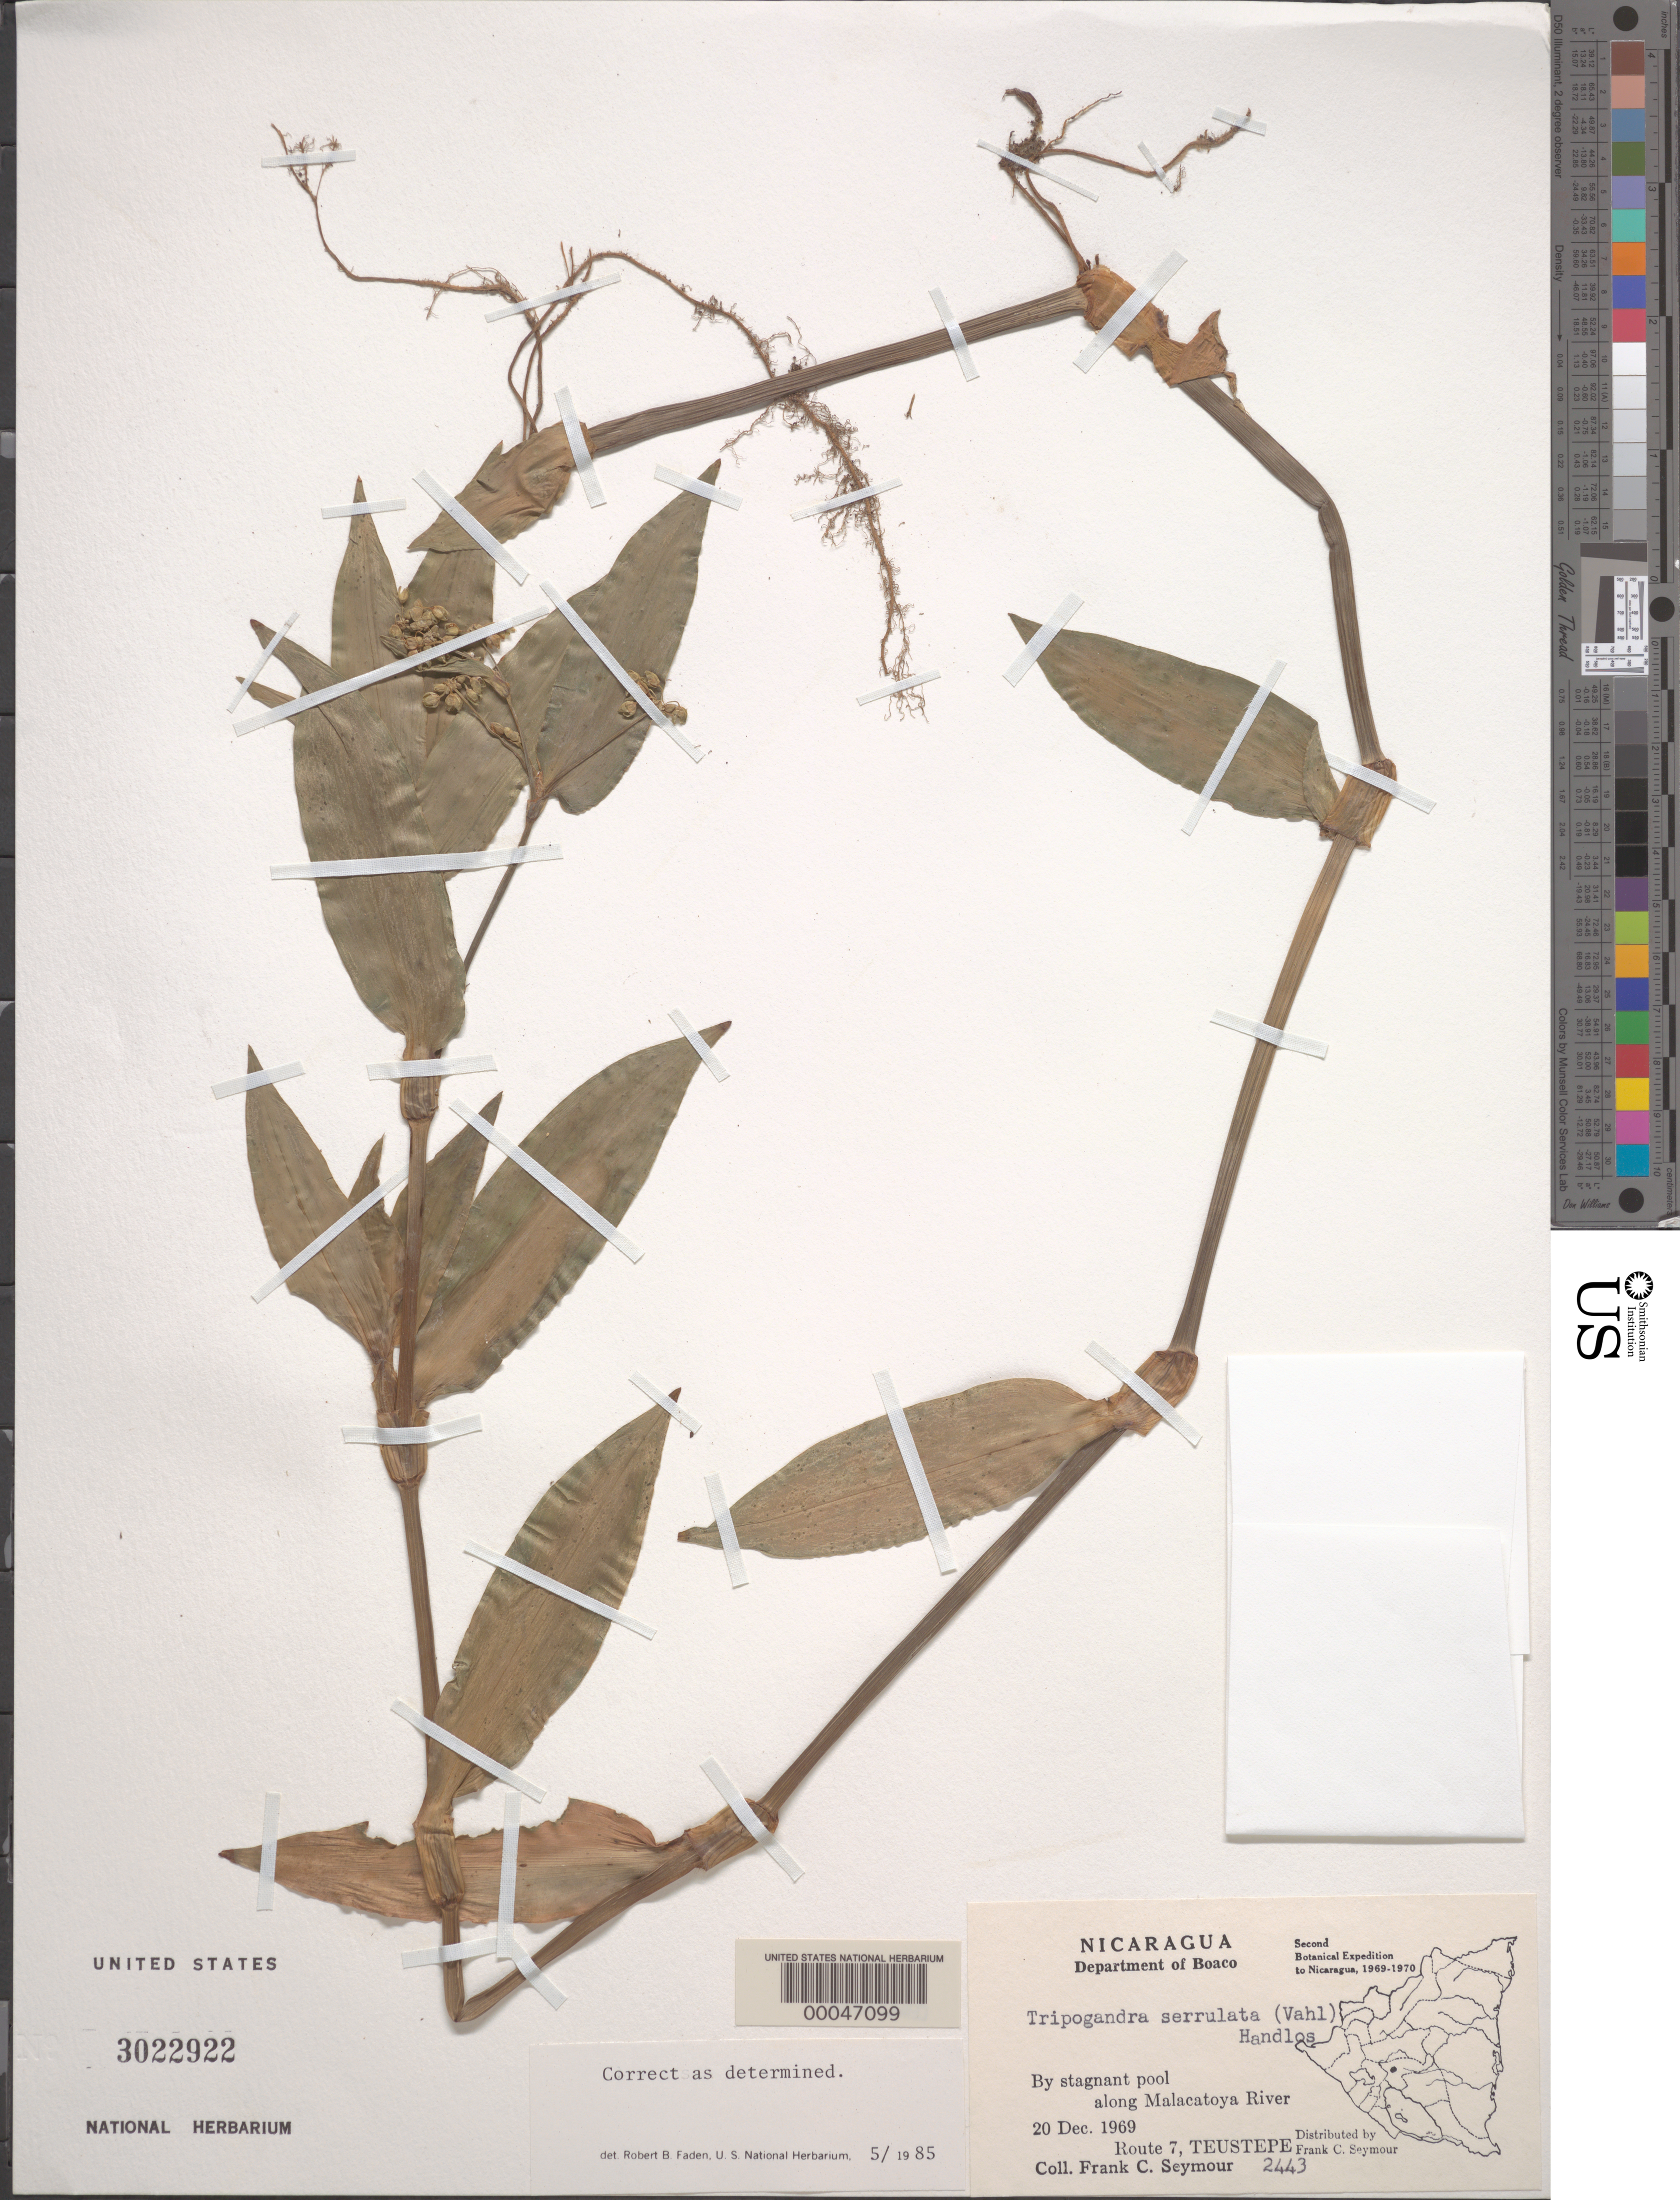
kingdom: Plantae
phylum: Tracheophyta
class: Liliopsida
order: Commelinales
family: Commelinaceae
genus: Tripogandra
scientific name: Tripogandra serrulata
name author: (Vahl) Handlos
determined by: Faden, Robert B., (US), Smithsonian Institution - National Museum of Natural History (UNITED STATES)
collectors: F. C. Seymour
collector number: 2443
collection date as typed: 20 Dec 1969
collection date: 1969-12-20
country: Nicaragua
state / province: Boaco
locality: Along malacatoya river, teustepe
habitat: Stagnant pool, riverbank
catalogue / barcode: US 3022922